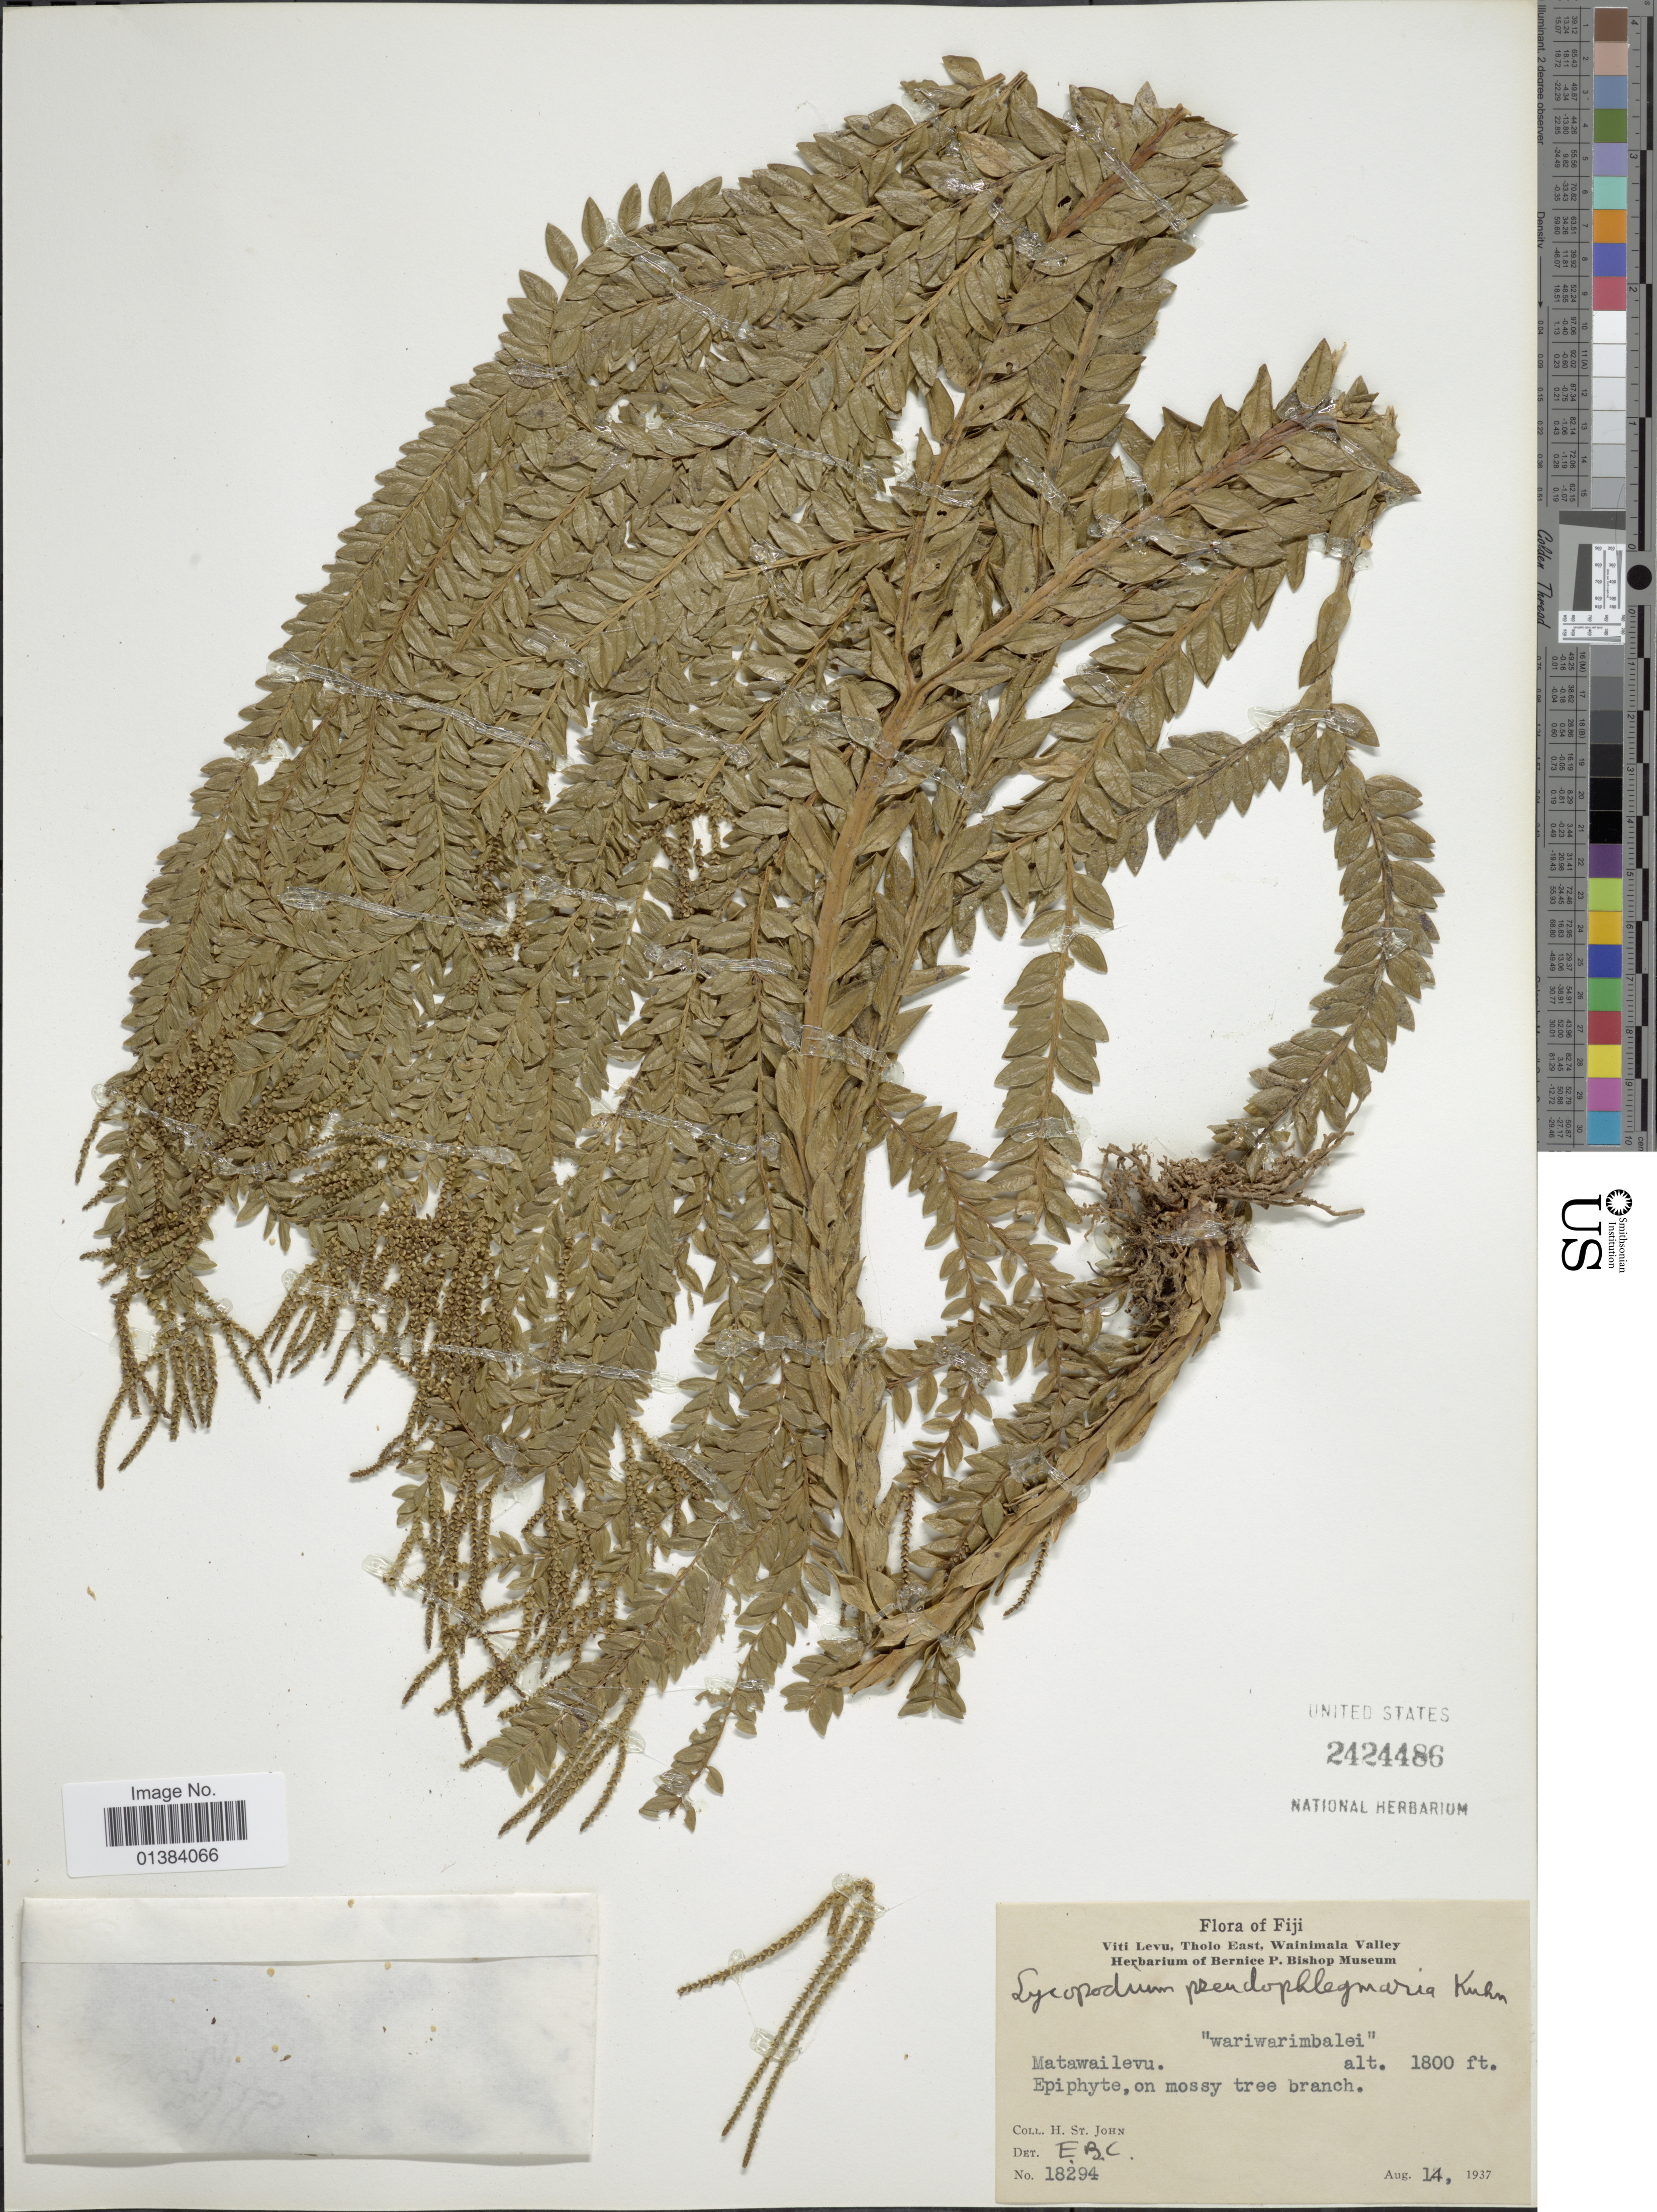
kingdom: Plantae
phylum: Tracheophyta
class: Lycopodiopsida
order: Lycopodiales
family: Lycopodiaceae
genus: Phlegmariurus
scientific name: Phlegmariurus phlegmarioides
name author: (Gaudich.) A. R. Field & Bostock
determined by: Field, A. R.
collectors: H. St. John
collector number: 18294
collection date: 1937-08-14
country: Fiji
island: Viti Levu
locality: Viti Levu, Tholo East, Wainimala Valley. Matawailevu.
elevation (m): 549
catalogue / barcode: US 2424486